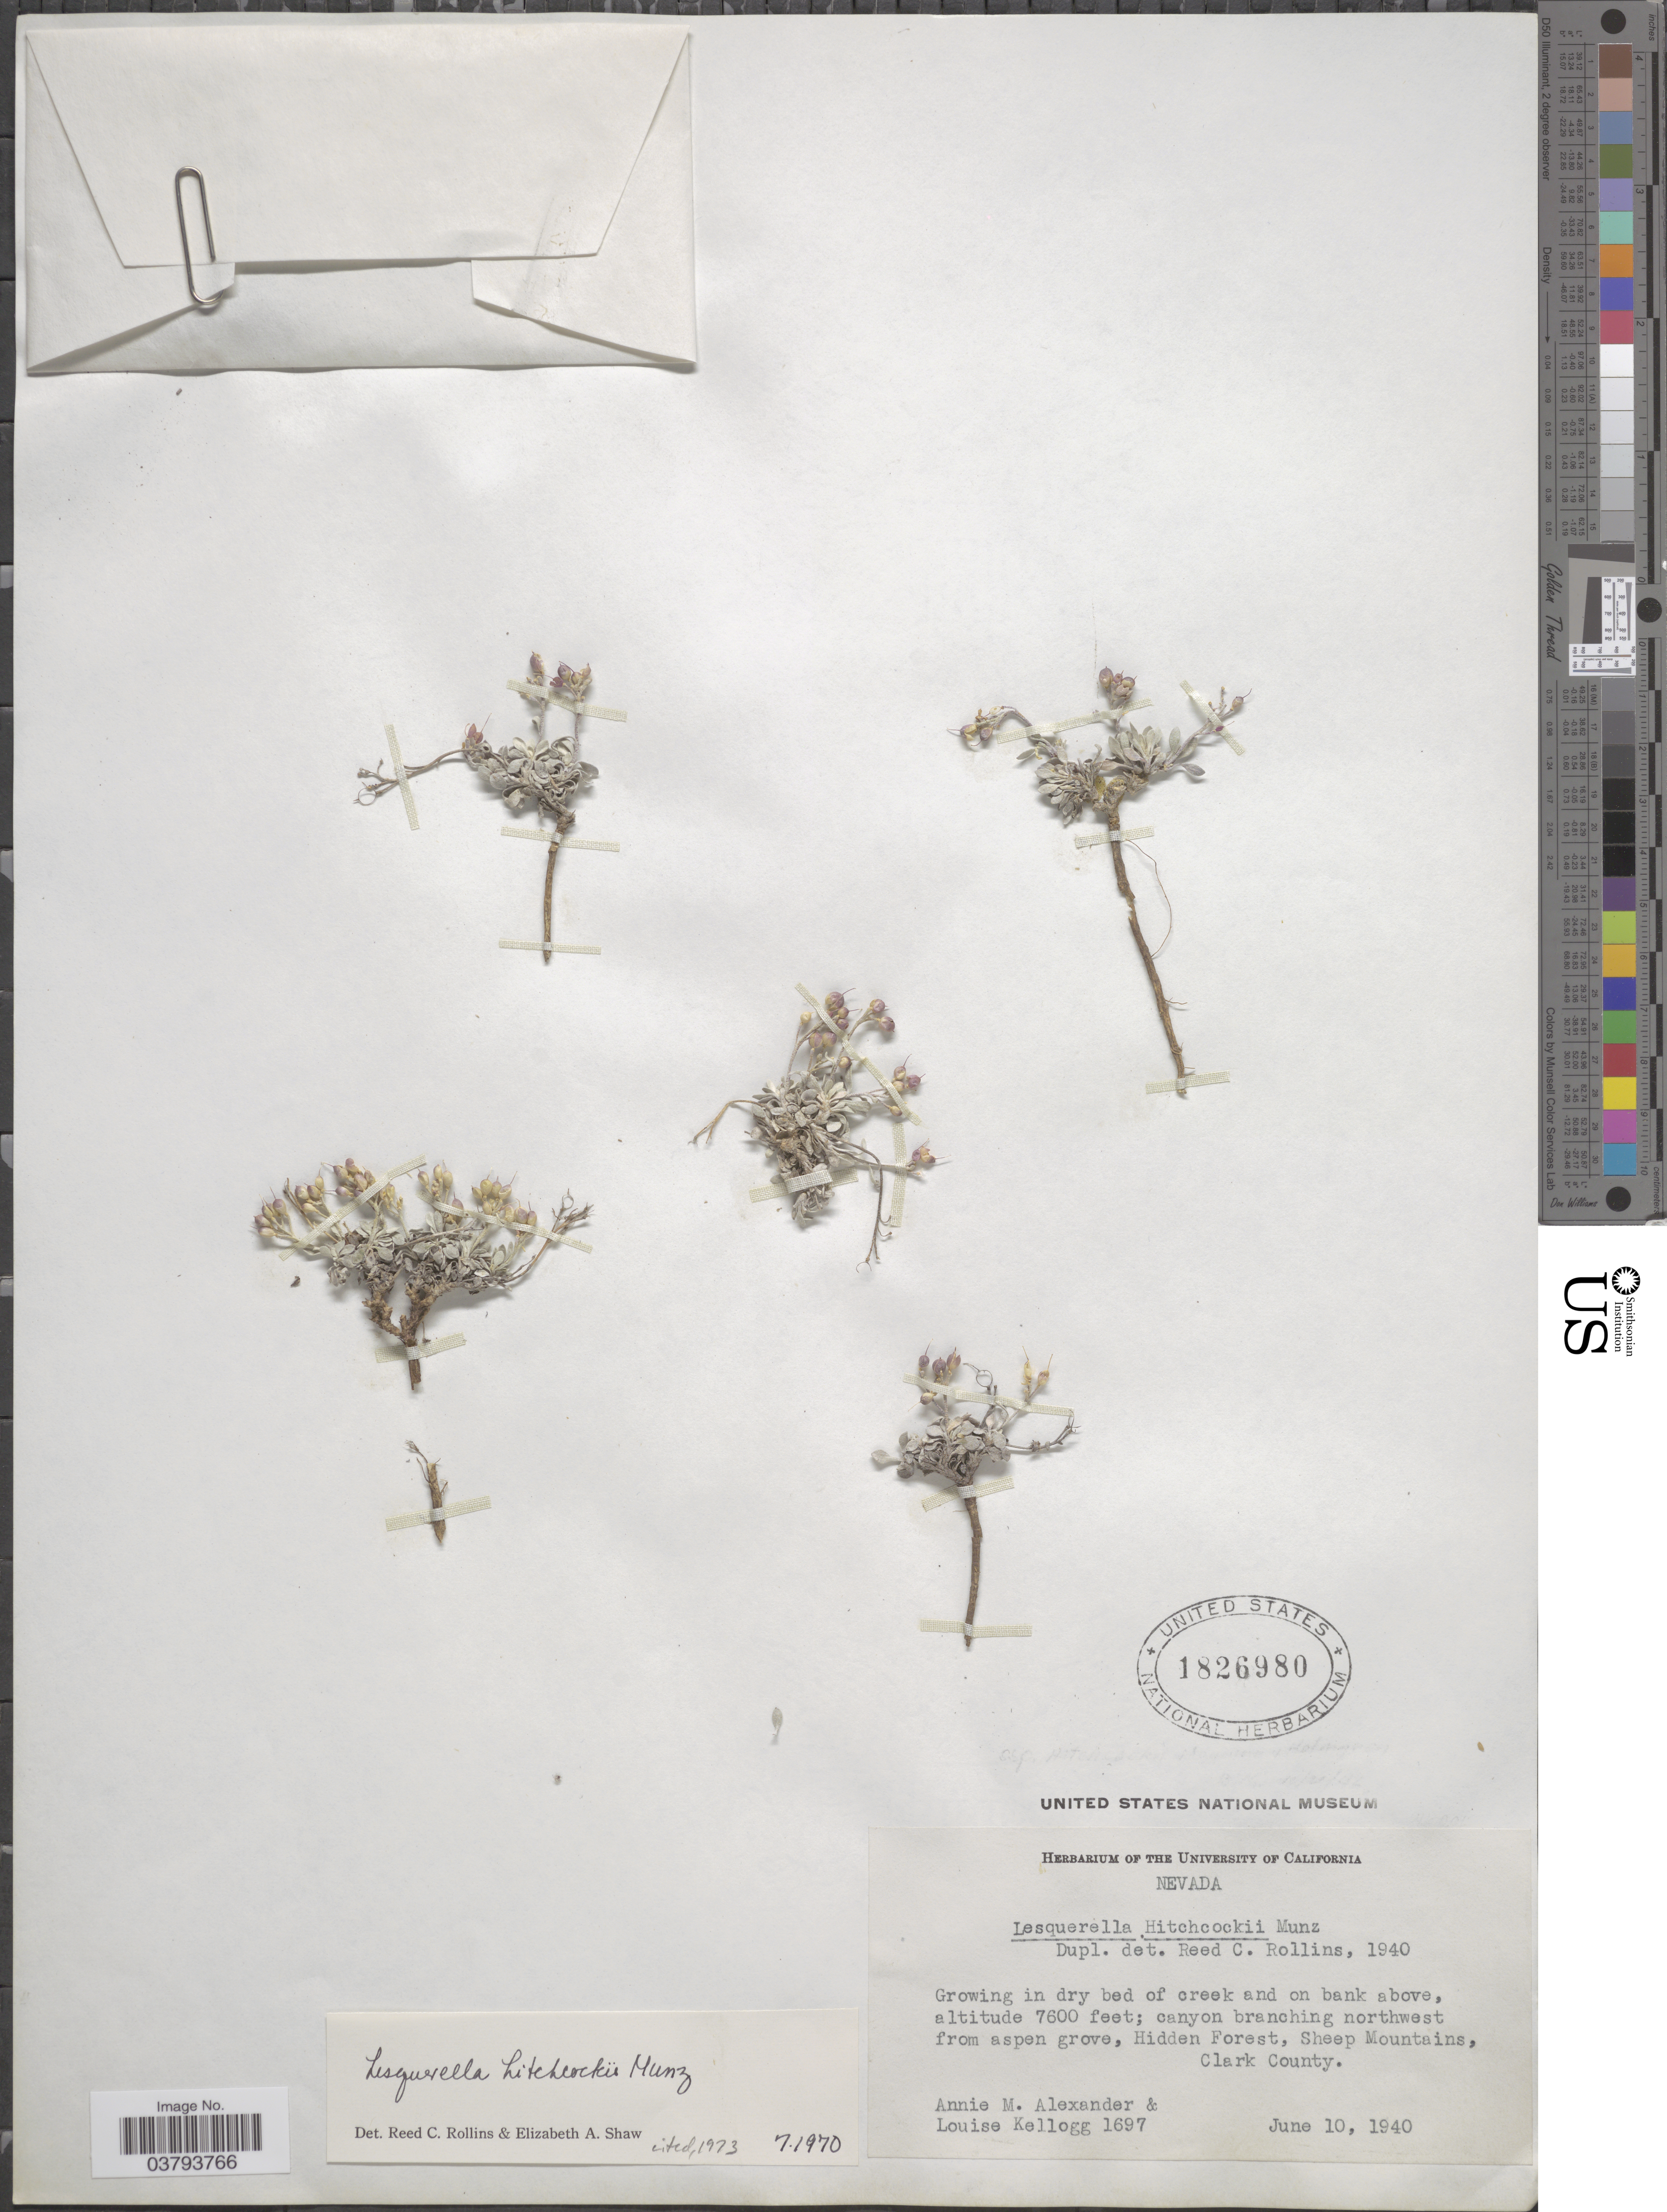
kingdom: Plantae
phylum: Tracheophyta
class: Magnoliopsida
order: Brassicales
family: Brassicaceae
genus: Lesquerella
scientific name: Lesquerella hitchcockii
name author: Munz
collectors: A. M. Alexander & L. Kellogg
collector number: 1697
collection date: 1940-06-10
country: United States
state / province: Nevada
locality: Canyon branching northwest from aspen grove, Hidden Forest, Sheep Mountains, Clark County.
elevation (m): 2316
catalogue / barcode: US 1826980